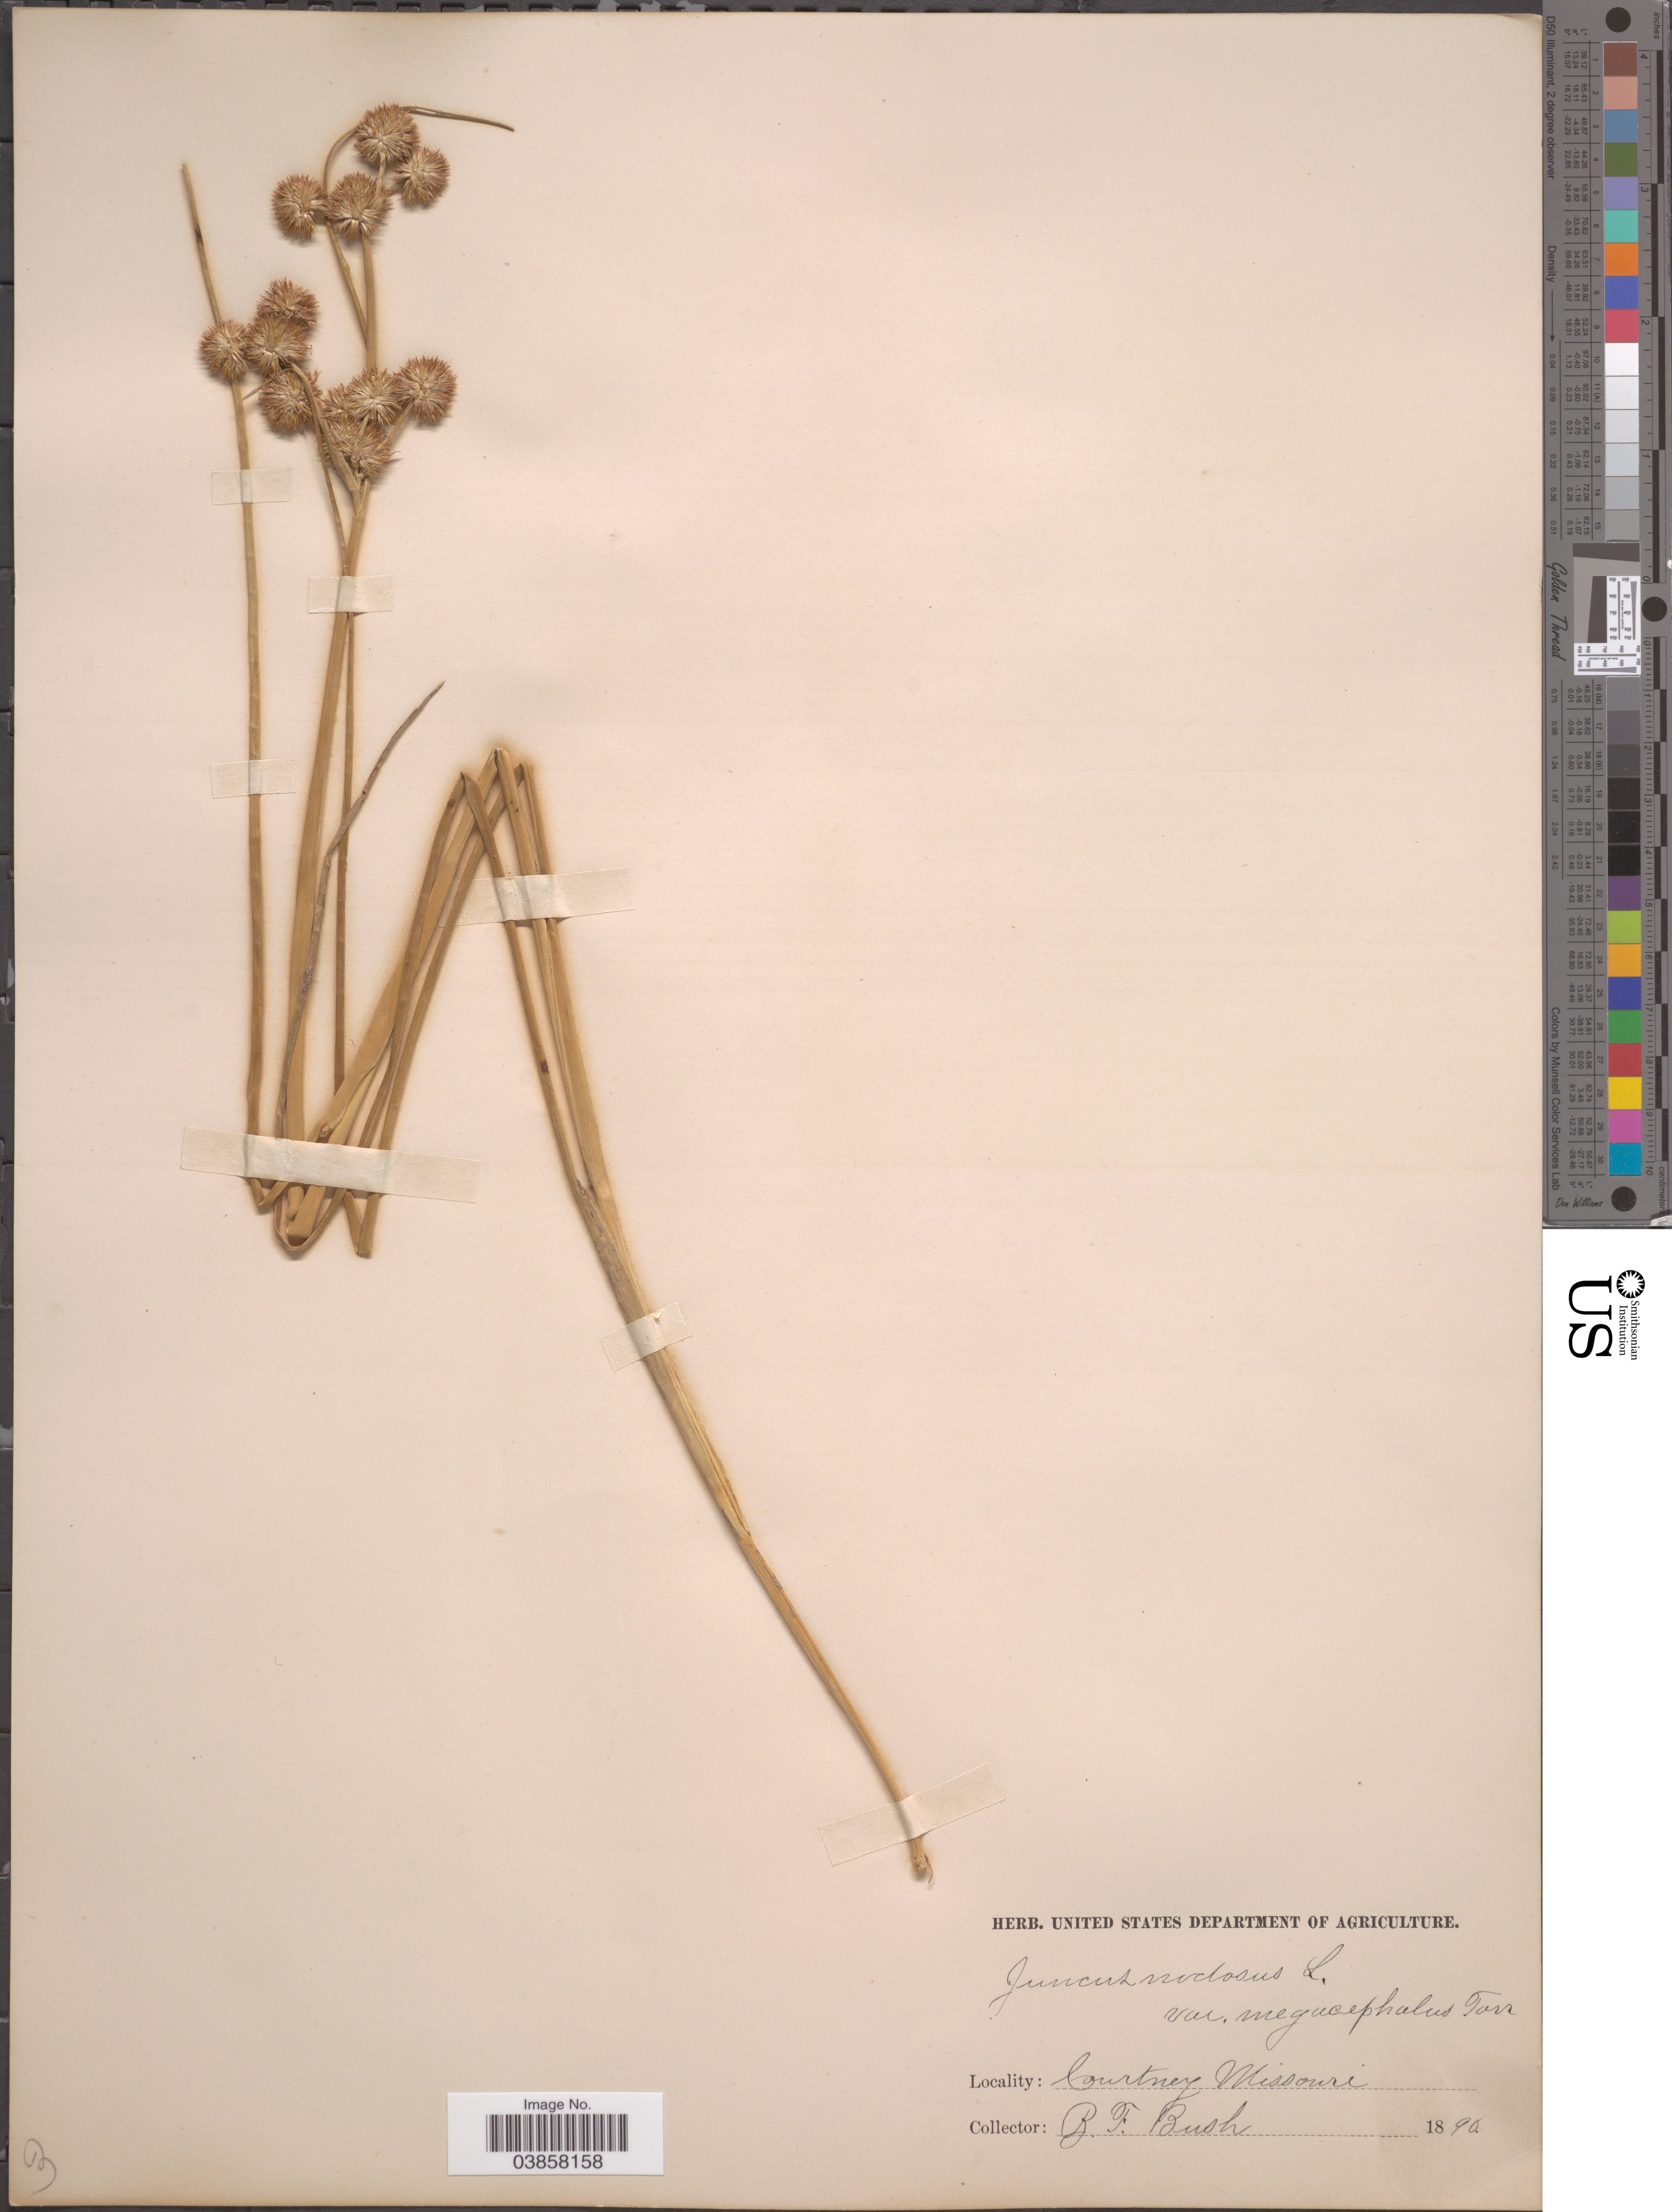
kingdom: Plantae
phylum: Tracheophyta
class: Liliopsida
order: Poales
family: Juncaceae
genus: Juncus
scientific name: Juncus torreyi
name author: Coville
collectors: B. F. Bush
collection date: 1890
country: United States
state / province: Missouri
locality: Courtney.